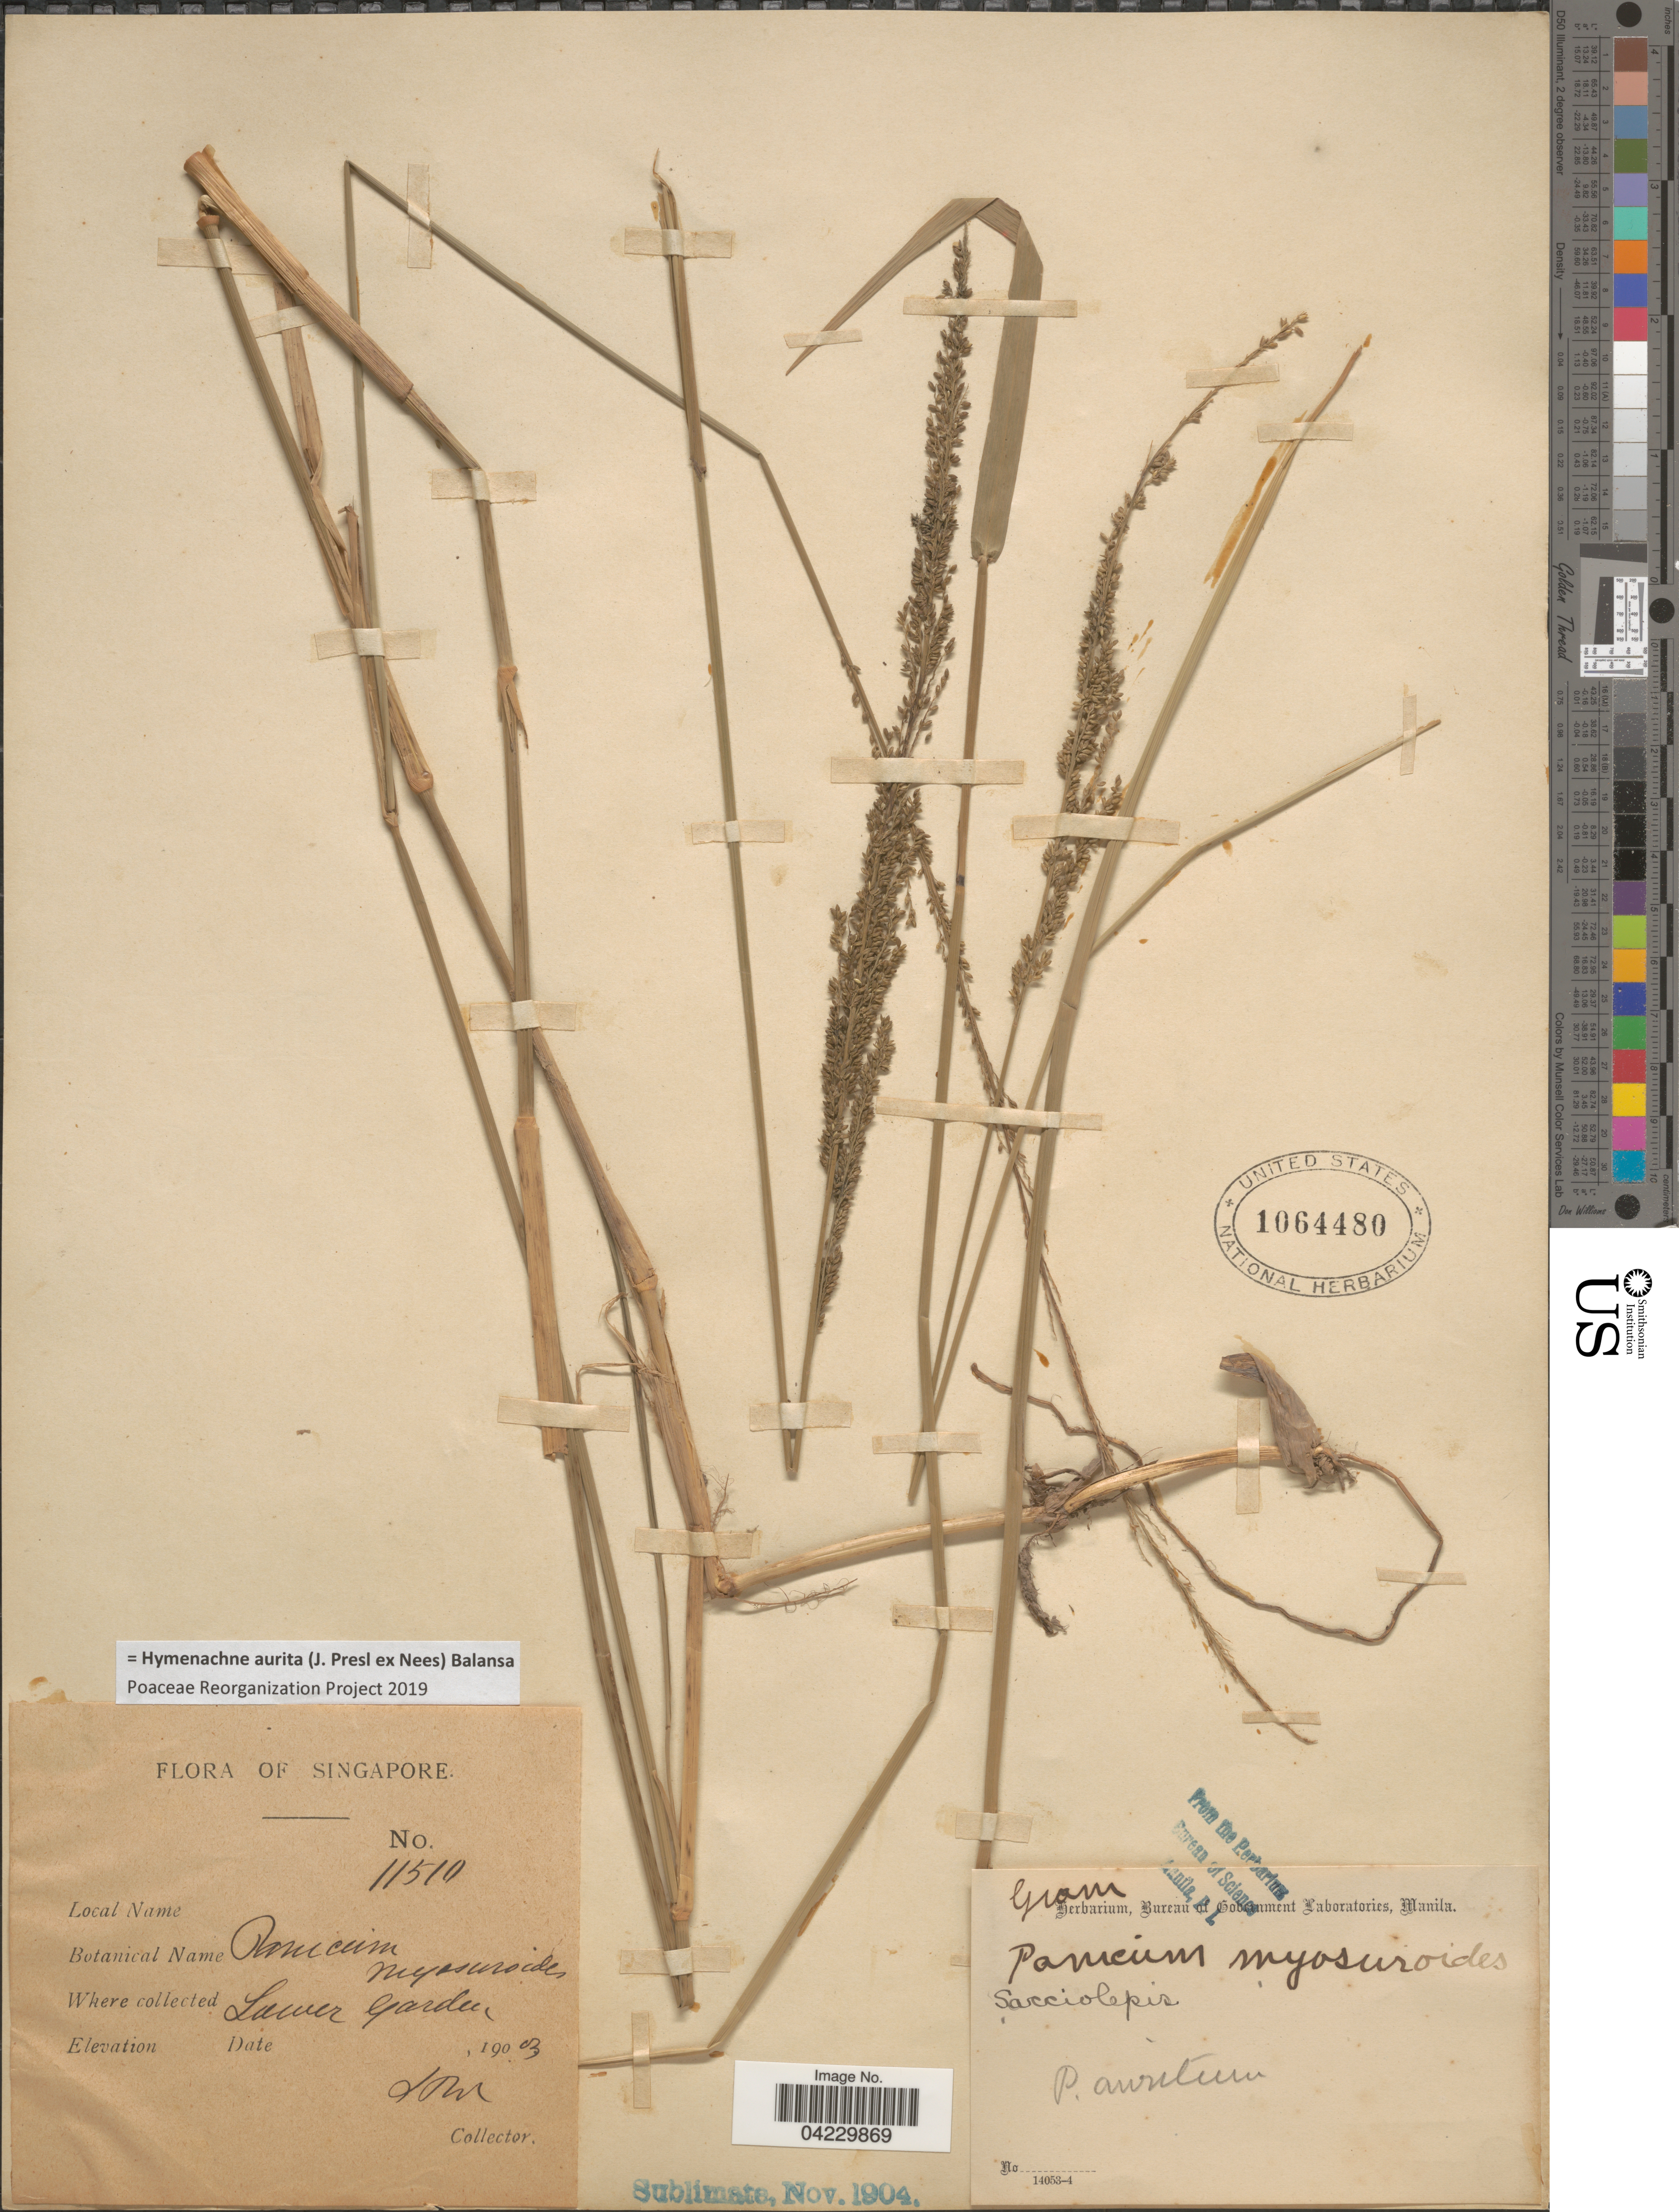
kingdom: Plantae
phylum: Tracheophyta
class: Liliopsida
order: Poales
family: Poaceae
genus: Hymenachne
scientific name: Hymenachne aurita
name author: (J. Presl ex Nees) Balansa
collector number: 11510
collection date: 1903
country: Singapore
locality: Lower Garden.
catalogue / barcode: US 1064480